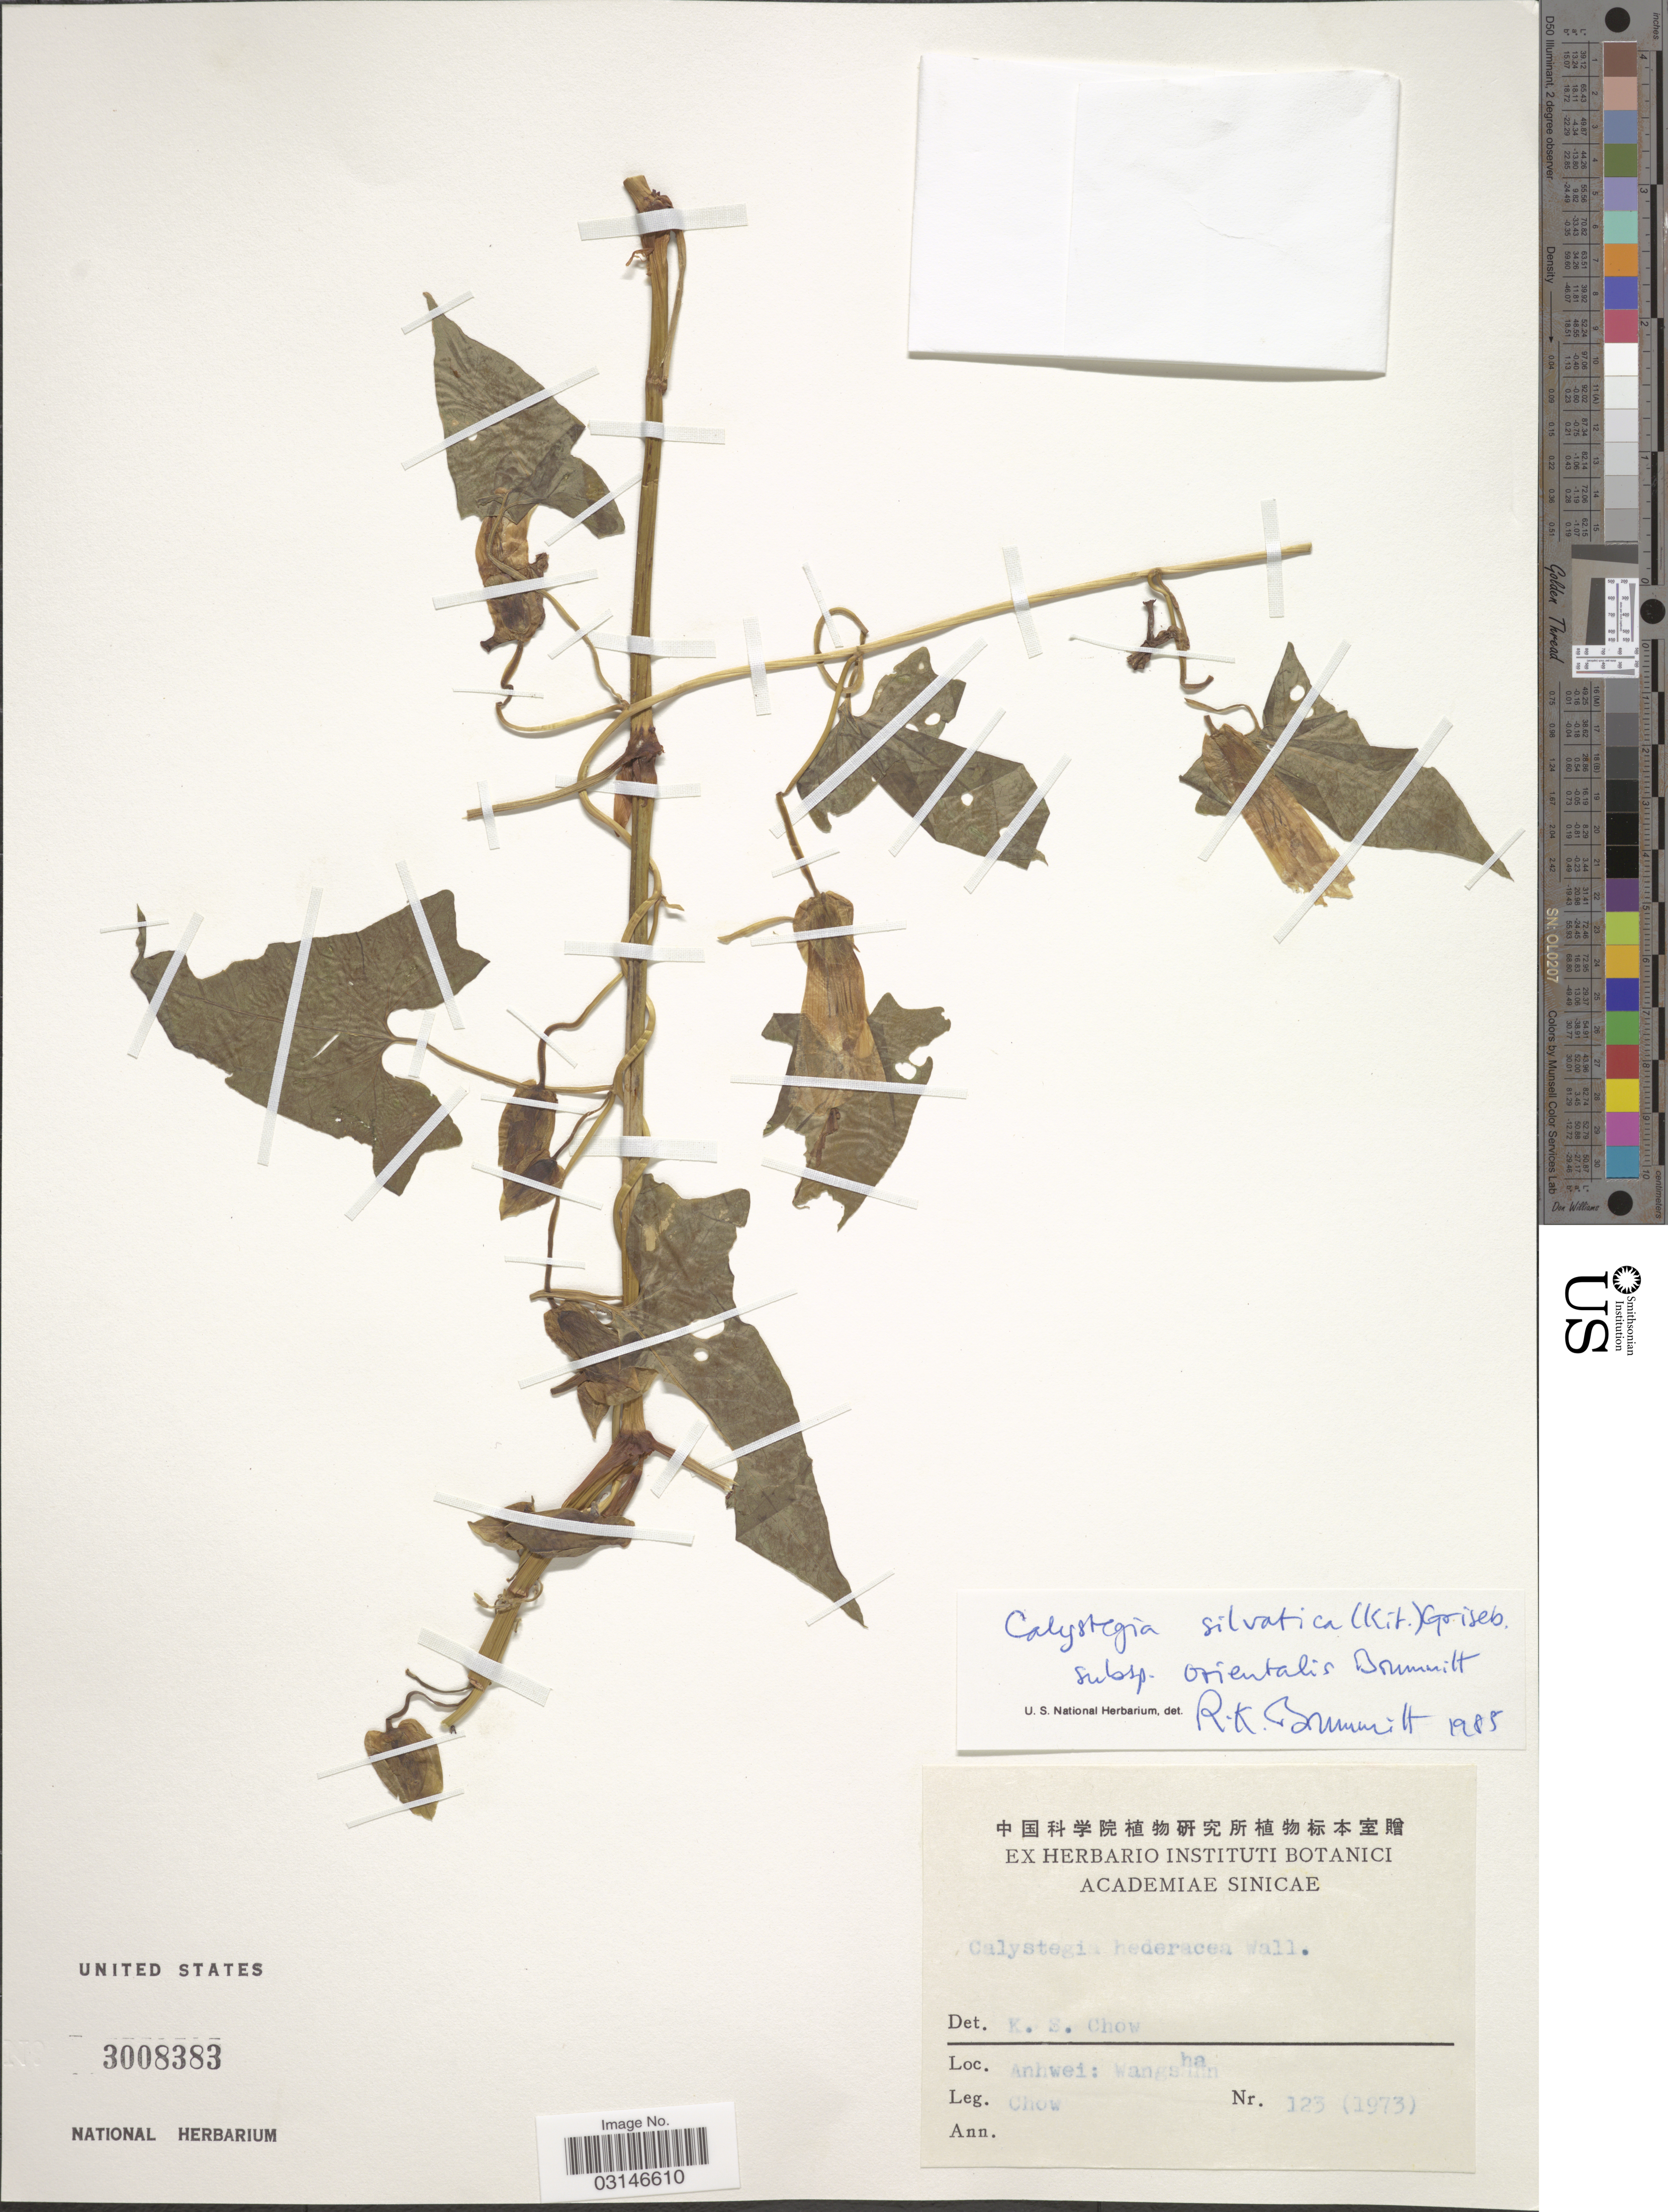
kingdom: Plantae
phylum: Tracheophyta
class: Magnoliopsida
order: Solanales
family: Convolvulaceae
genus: Calystegia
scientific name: Calystegia silvatica subsp. orientalis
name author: Brummitt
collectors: Chow, --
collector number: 123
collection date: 1973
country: China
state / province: Anhui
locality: Anhwei: Wangshan.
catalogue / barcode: US 3008383